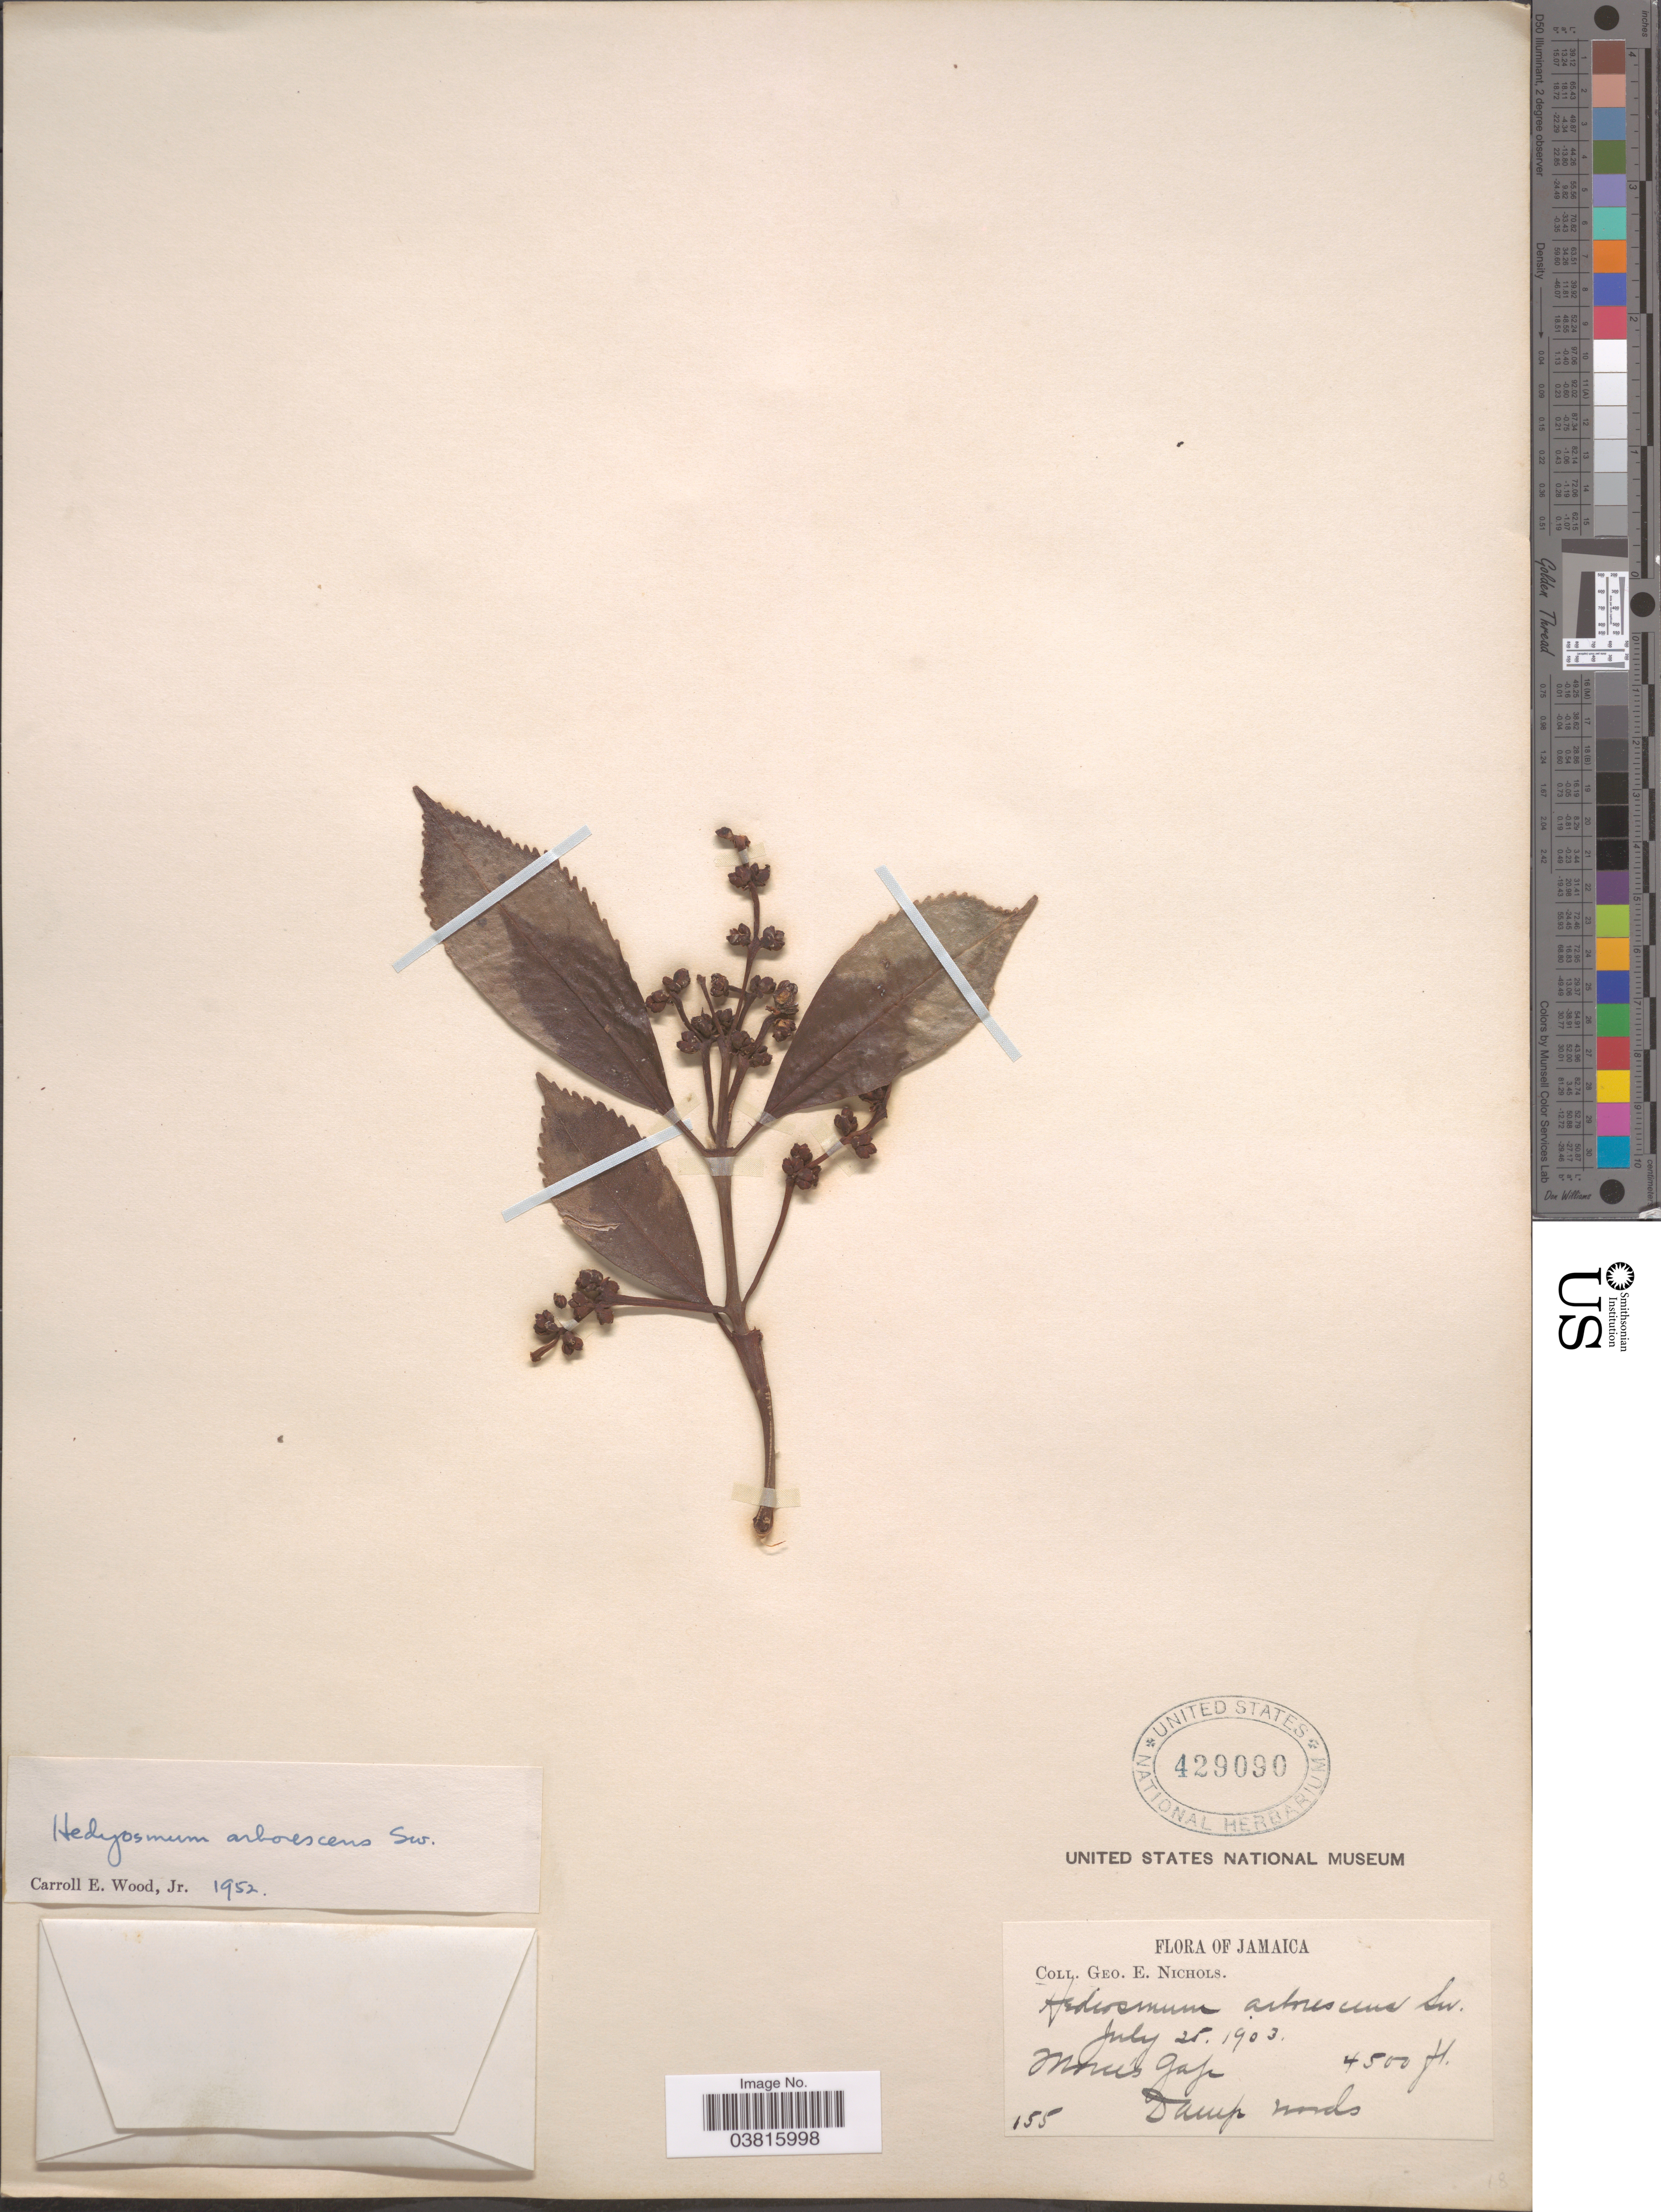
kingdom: Plantae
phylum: Tracheophyta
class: Magnoliopsida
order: Chloranthales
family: Chloranthaceae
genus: Hedyosmum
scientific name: Hedyosmum arborescens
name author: Sw.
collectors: G. E. Nichols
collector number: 155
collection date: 1903-07-25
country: Jamaica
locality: Morces Gap.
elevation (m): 1372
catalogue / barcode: US 429090